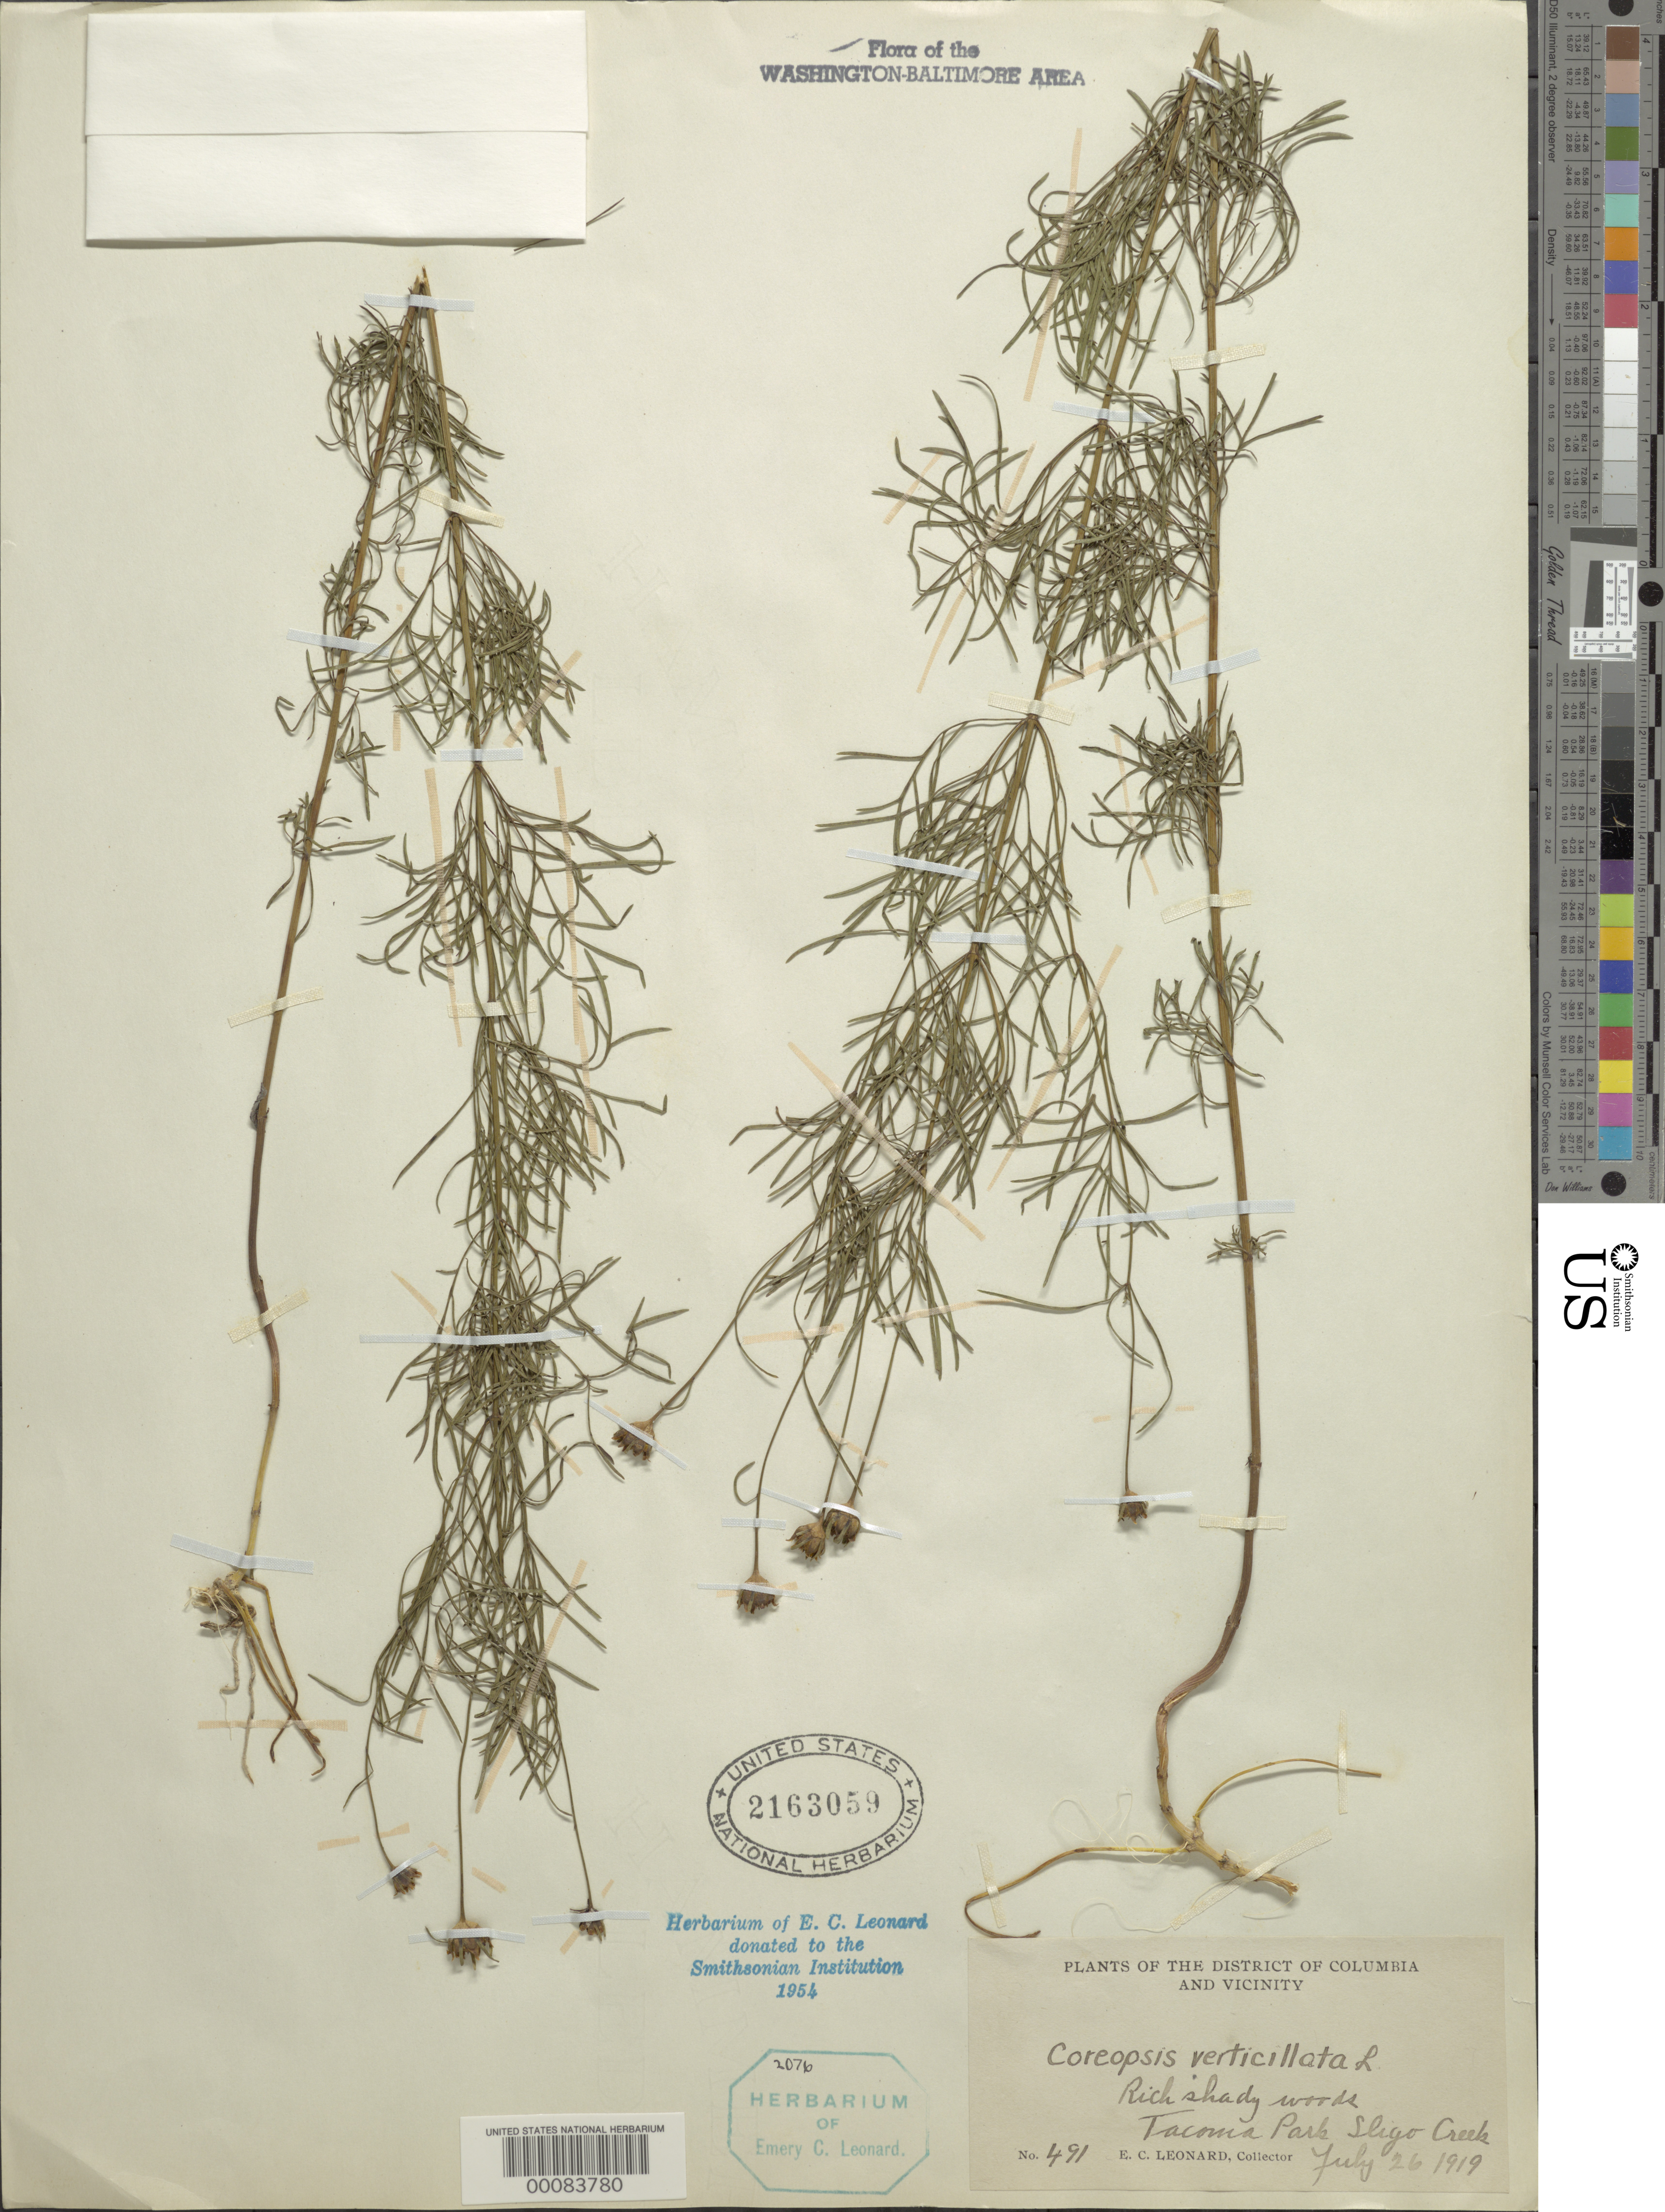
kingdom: Plantae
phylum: Tracheophyta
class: Magnoliopsida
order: Asterales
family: Asteraceae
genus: Coreopsis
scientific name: Coreopsis verticillata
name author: L.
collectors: E. C. Leonard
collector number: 491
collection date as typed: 26 Jul 1919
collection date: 1919-07-26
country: United States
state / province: Maryland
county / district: Montgomery / Prince George's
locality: Takoma Park Sligo Creek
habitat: Rich shady woods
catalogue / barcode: US 2163059